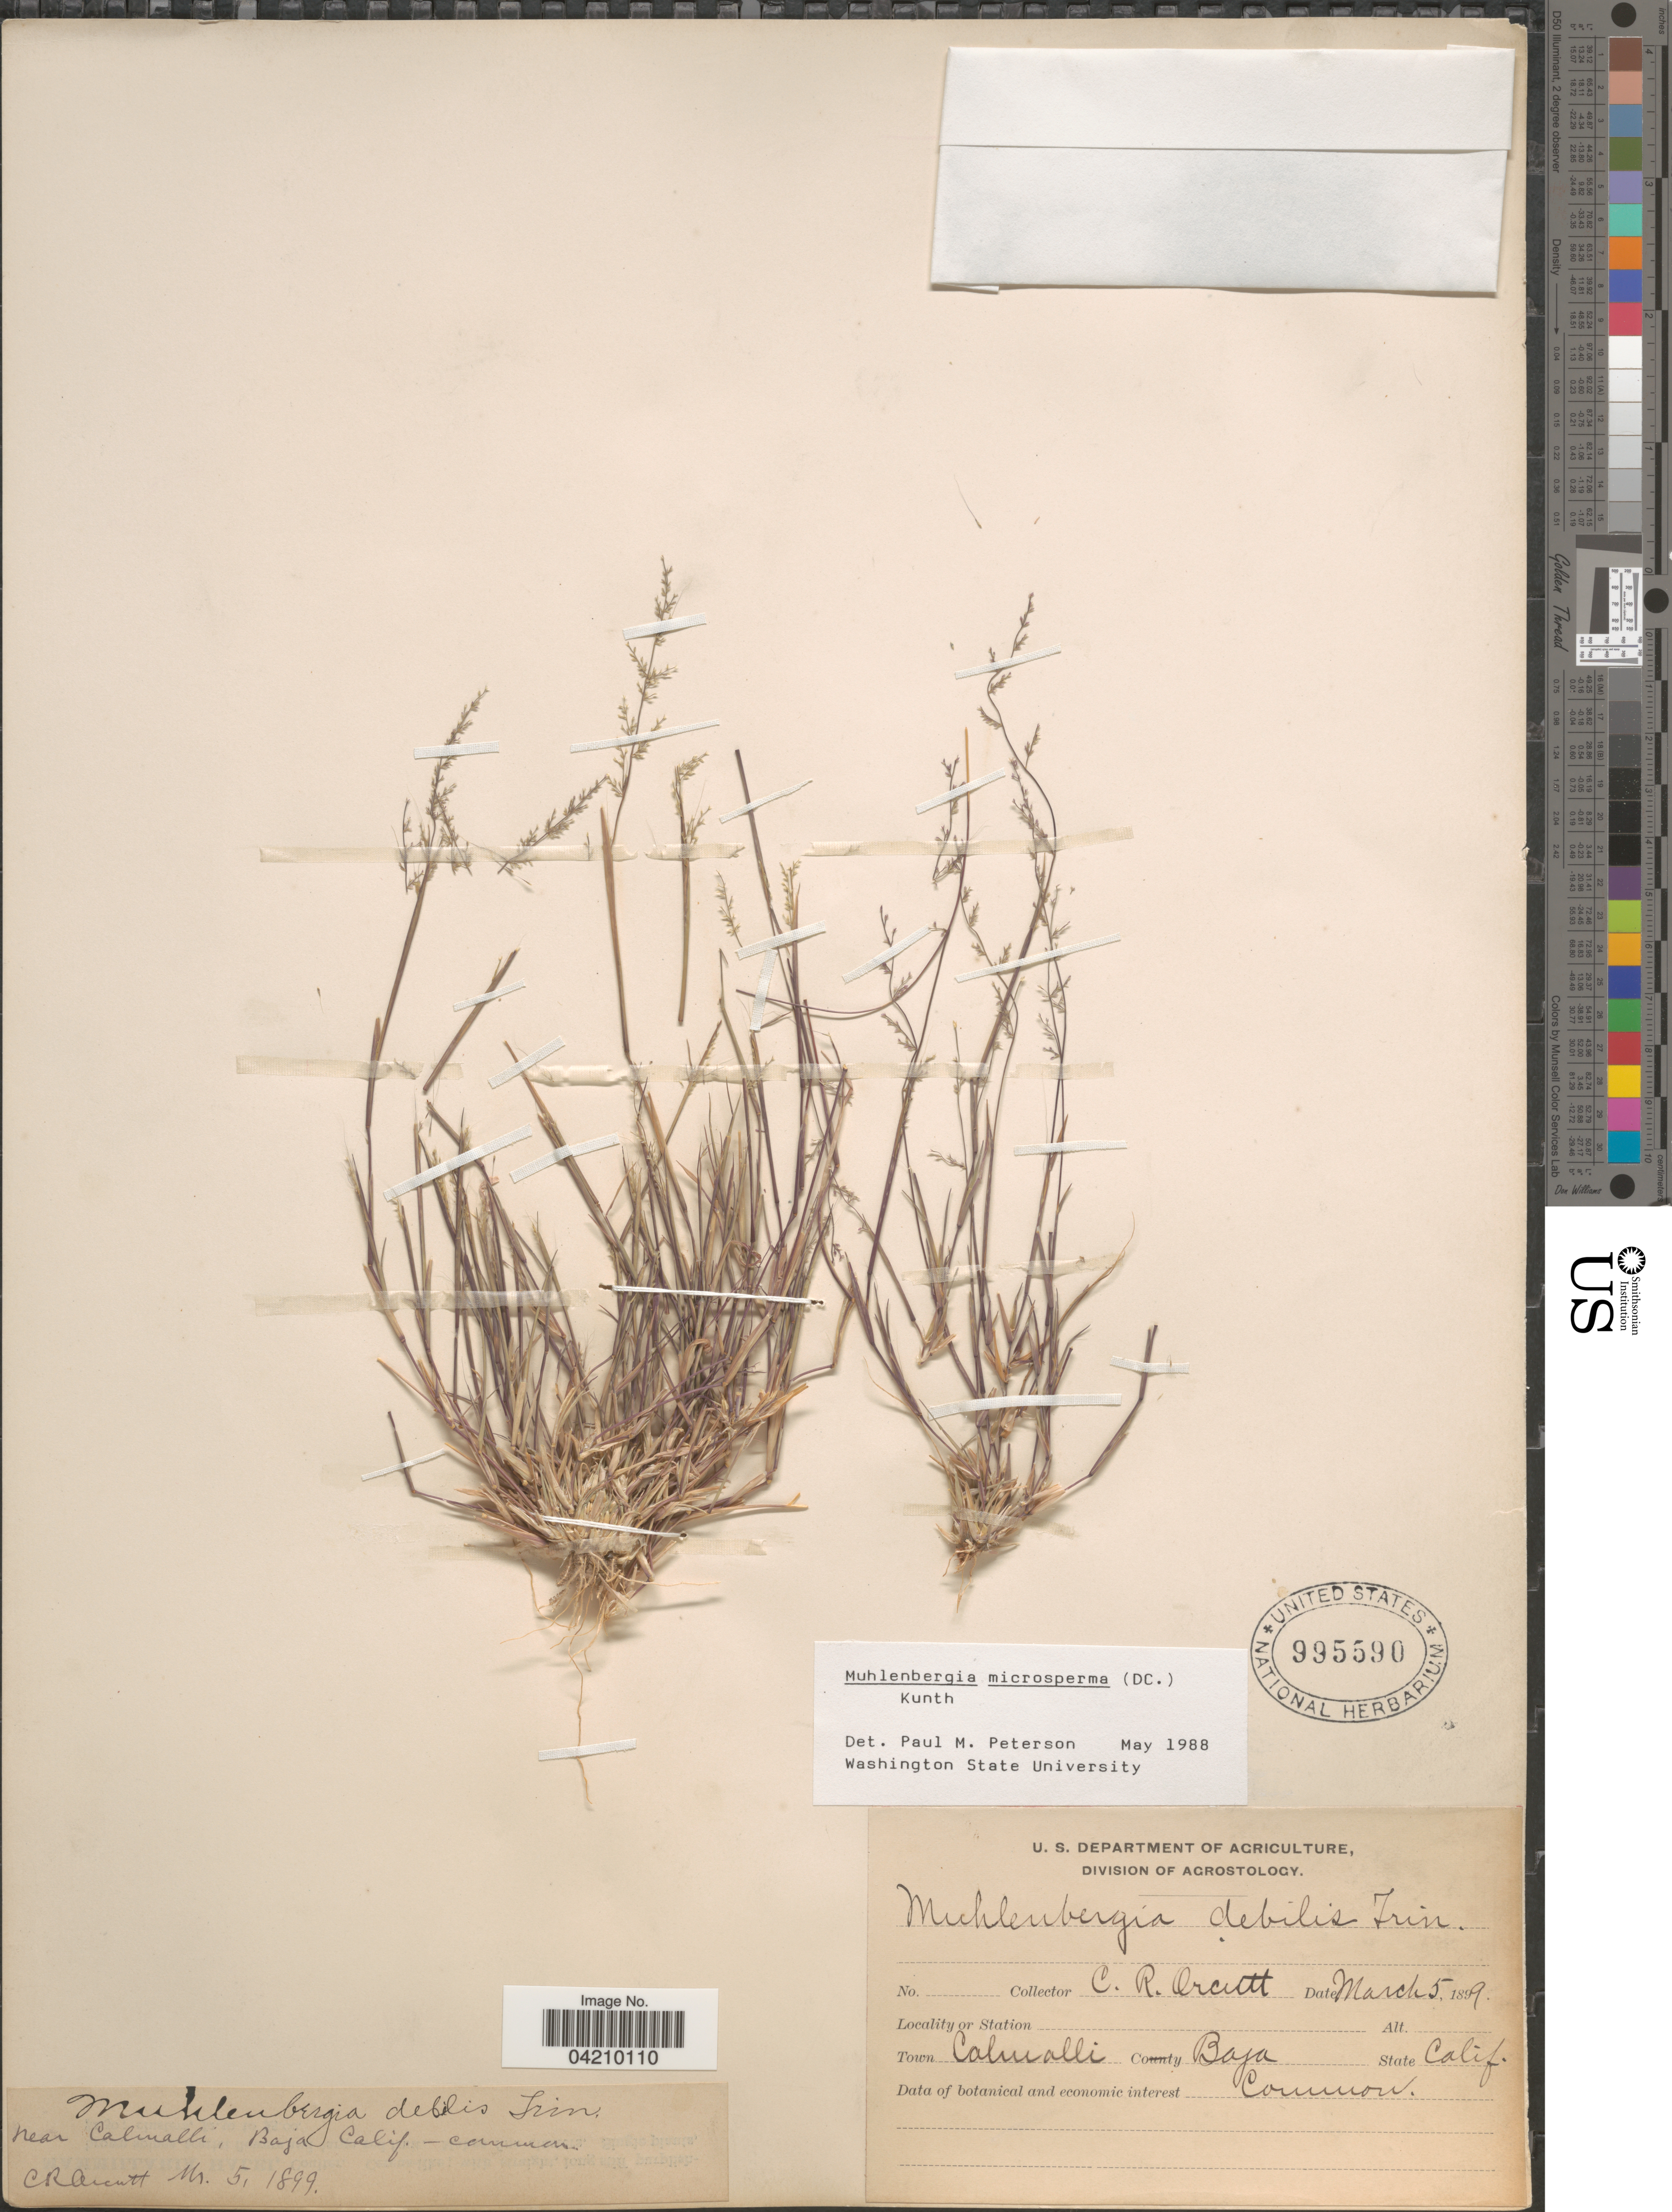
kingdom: Plantae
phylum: Tracheophyta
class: Liliopsida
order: Poales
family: Poaceae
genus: Muhlenbergia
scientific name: Muhlenbergia microsperma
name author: (DC.) Kunth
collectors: C. R. Orcutt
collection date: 1899-03-05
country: Mexico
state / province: Baja California Norte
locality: Near Calmalli, Baja Calif. - common.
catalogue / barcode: US 995590